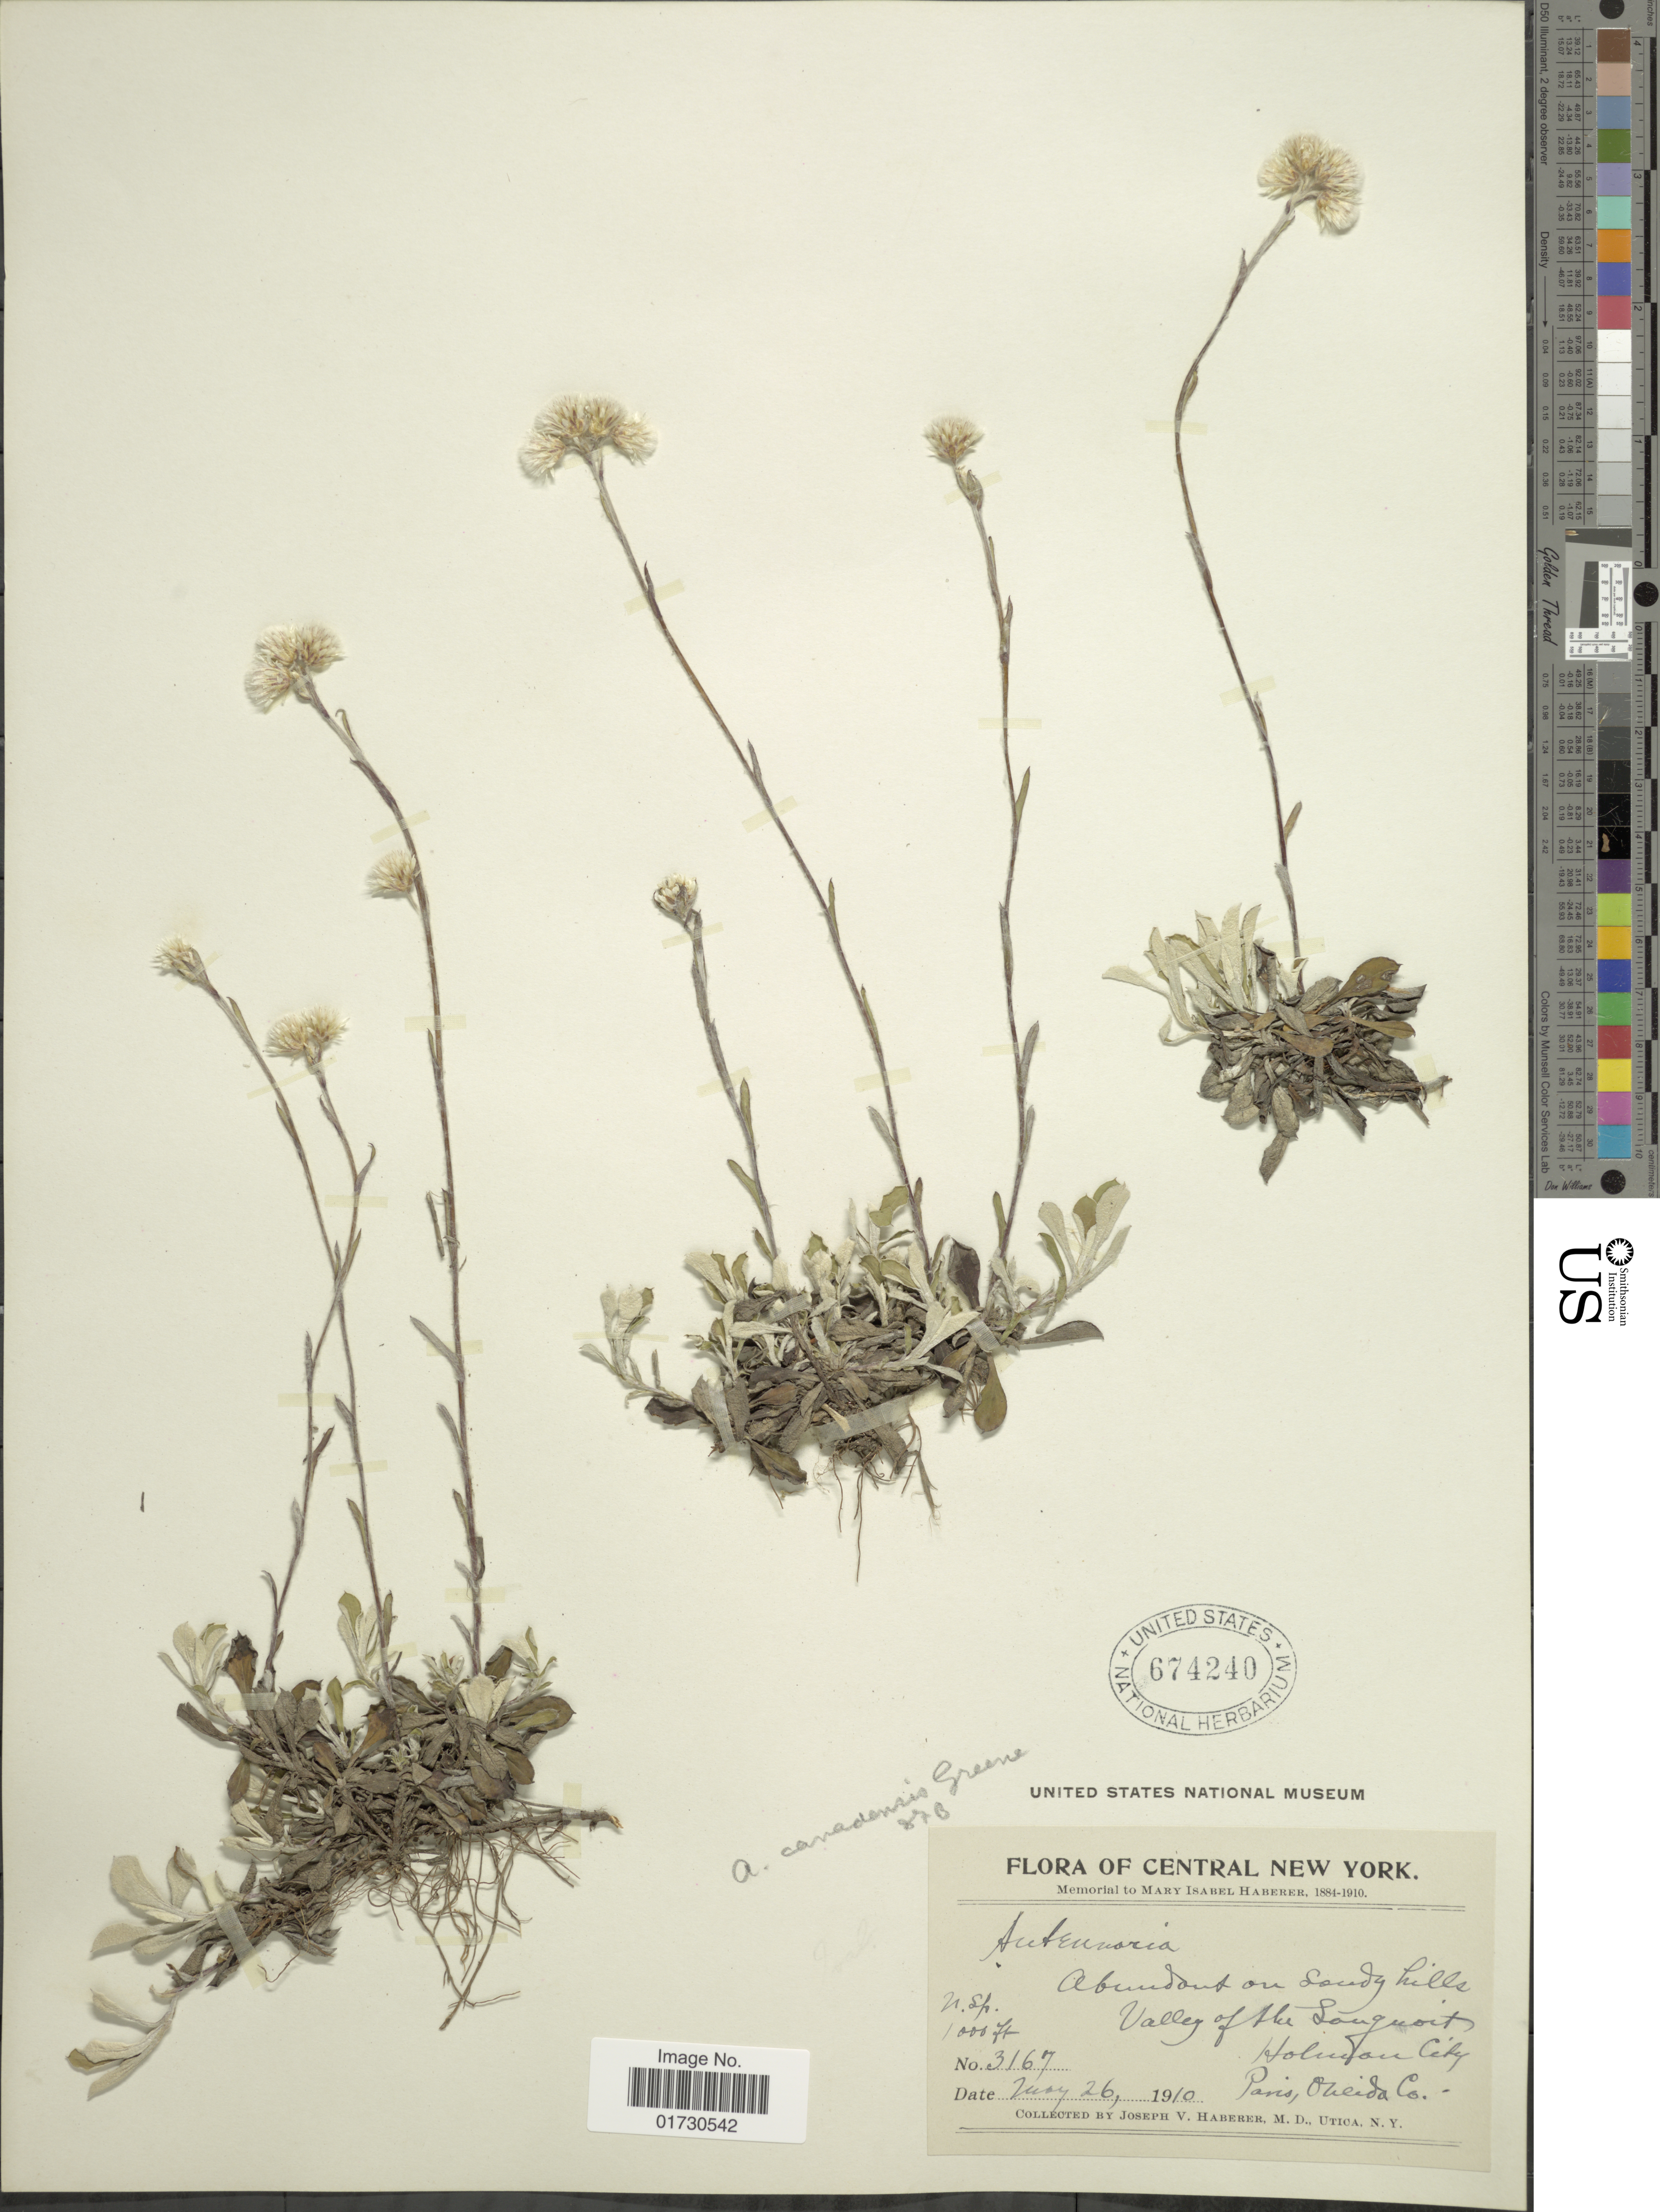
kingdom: Plantae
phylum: Tracheophyta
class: Magnoliopsida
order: Asterales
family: Asteraceae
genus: Antennaria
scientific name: Antennaria canadensis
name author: Greene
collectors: J. V. Haberer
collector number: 3167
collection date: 1910-05-26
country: United States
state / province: New York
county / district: Oneida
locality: Central New York, Valley of the Sauquoit, Holman City, Paris, Oneida Co.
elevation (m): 305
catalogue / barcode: US 674240